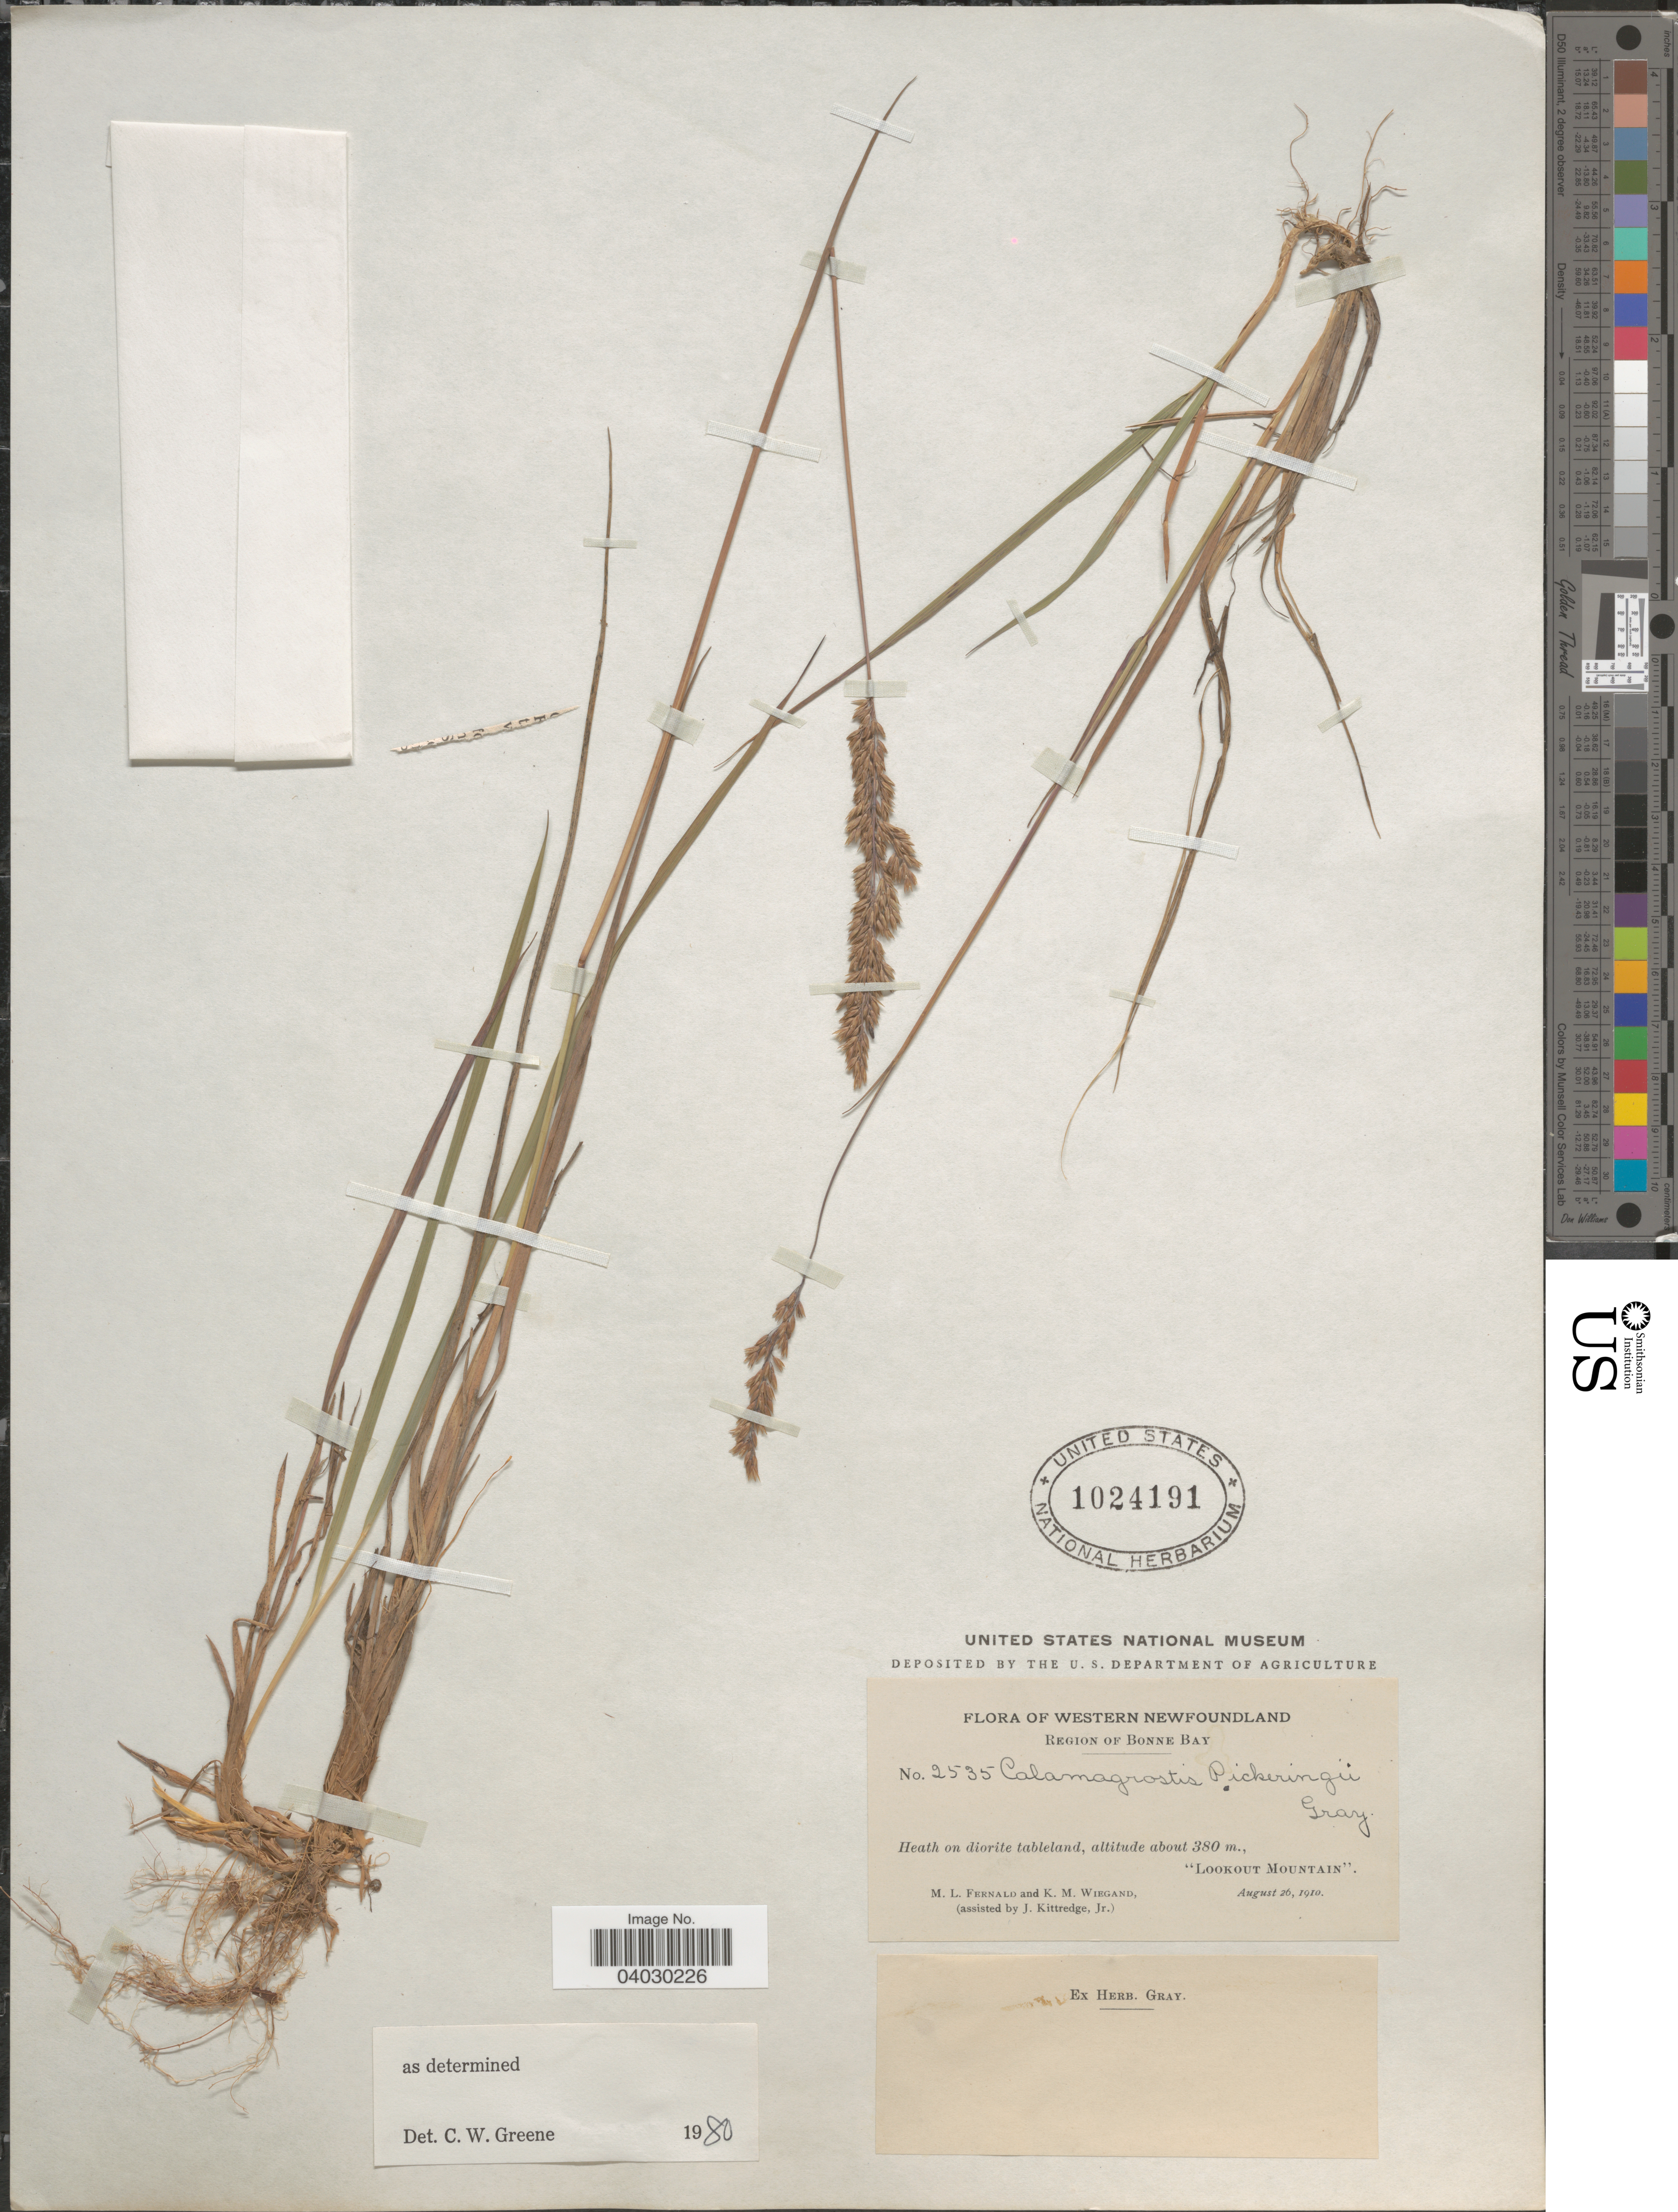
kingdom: Plantae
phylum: Tracheophyta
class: Liliopsida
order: Poales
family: Poaceae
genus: Calamagrostis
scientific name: Calamagrostis pickeringii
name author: A. Gray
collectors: M. L. Fernald, K. M. Wiegand & J. Kittredge Jr.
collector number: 2535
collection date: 1910-08-26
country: Canada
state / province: Newfoundland and Labrador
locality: Western Newfoundland. Region of Bonne Bay. "Lookout Mountain".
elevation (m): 380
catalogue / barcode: US 1024191